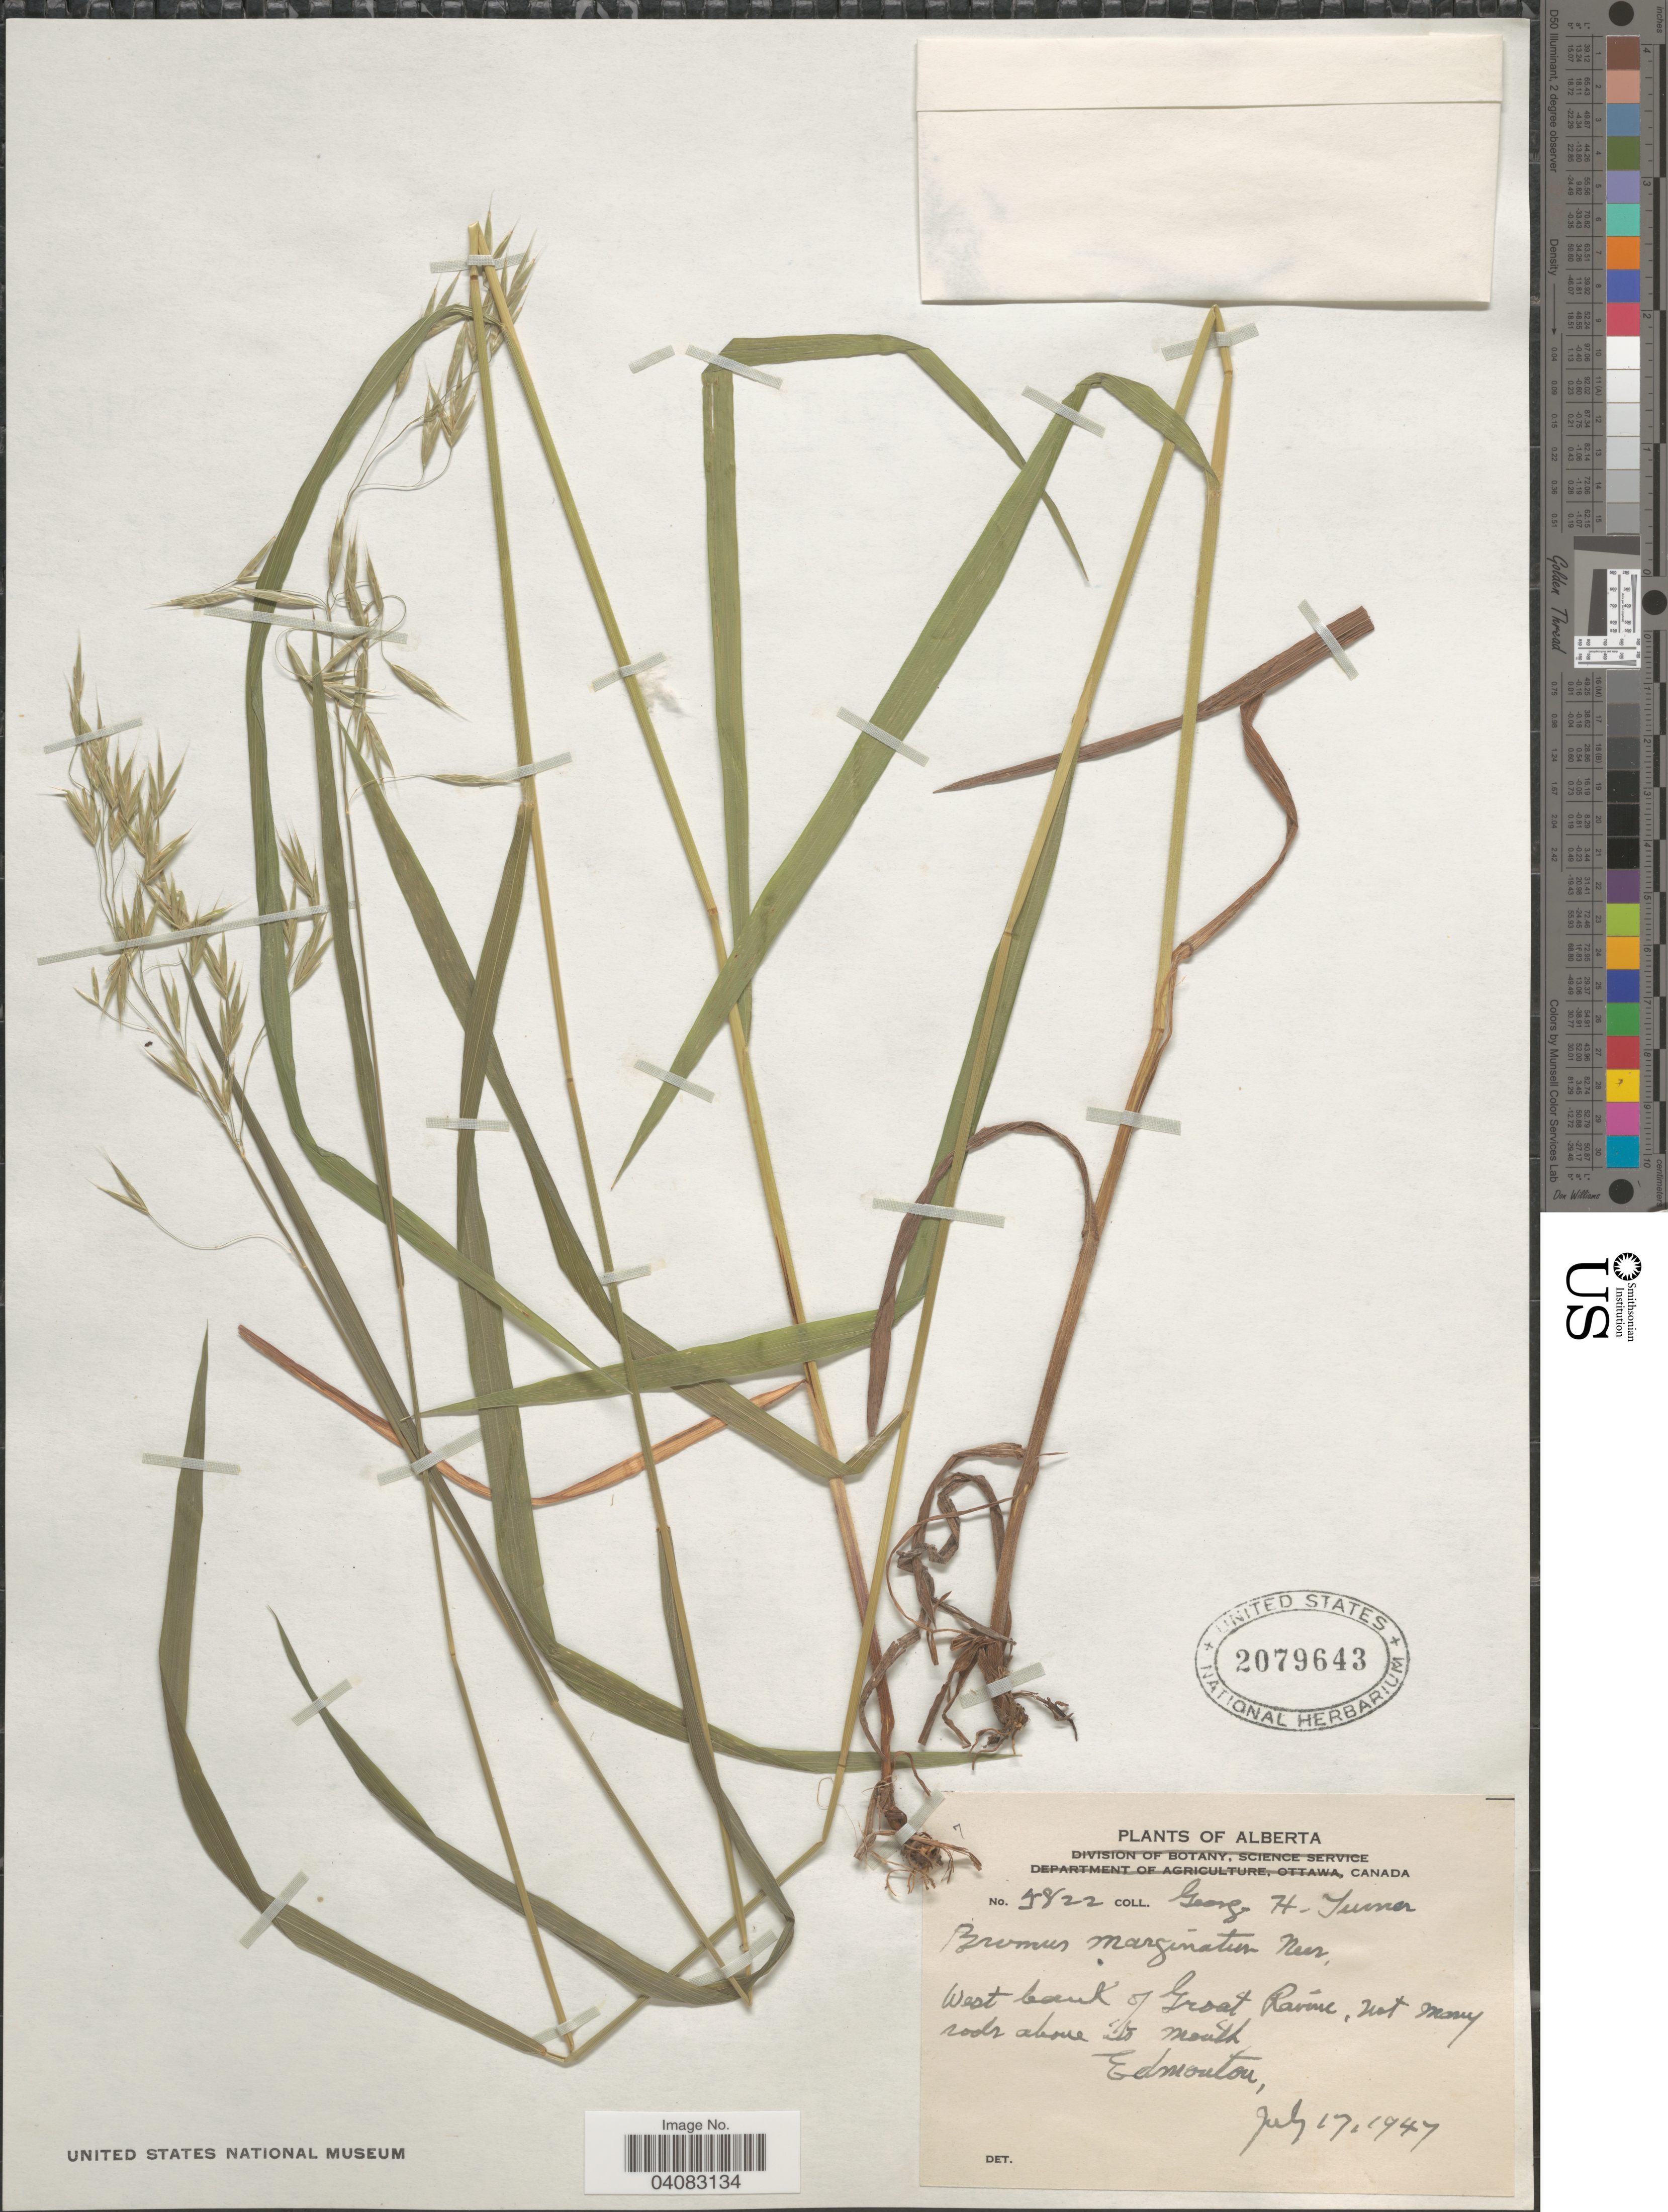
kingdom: Plantae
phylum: Tracheophyta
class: Liliopsida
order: Poales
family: Poaceae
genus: Bromus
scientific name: Bromus marginatus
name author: Nees ex Steud.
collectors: G. H. Turner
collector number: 5822*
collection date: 1947-07-17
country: Canada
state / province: Alberta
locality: West bank of Groat Ravine. Edmonton.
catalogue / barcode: US 2079643